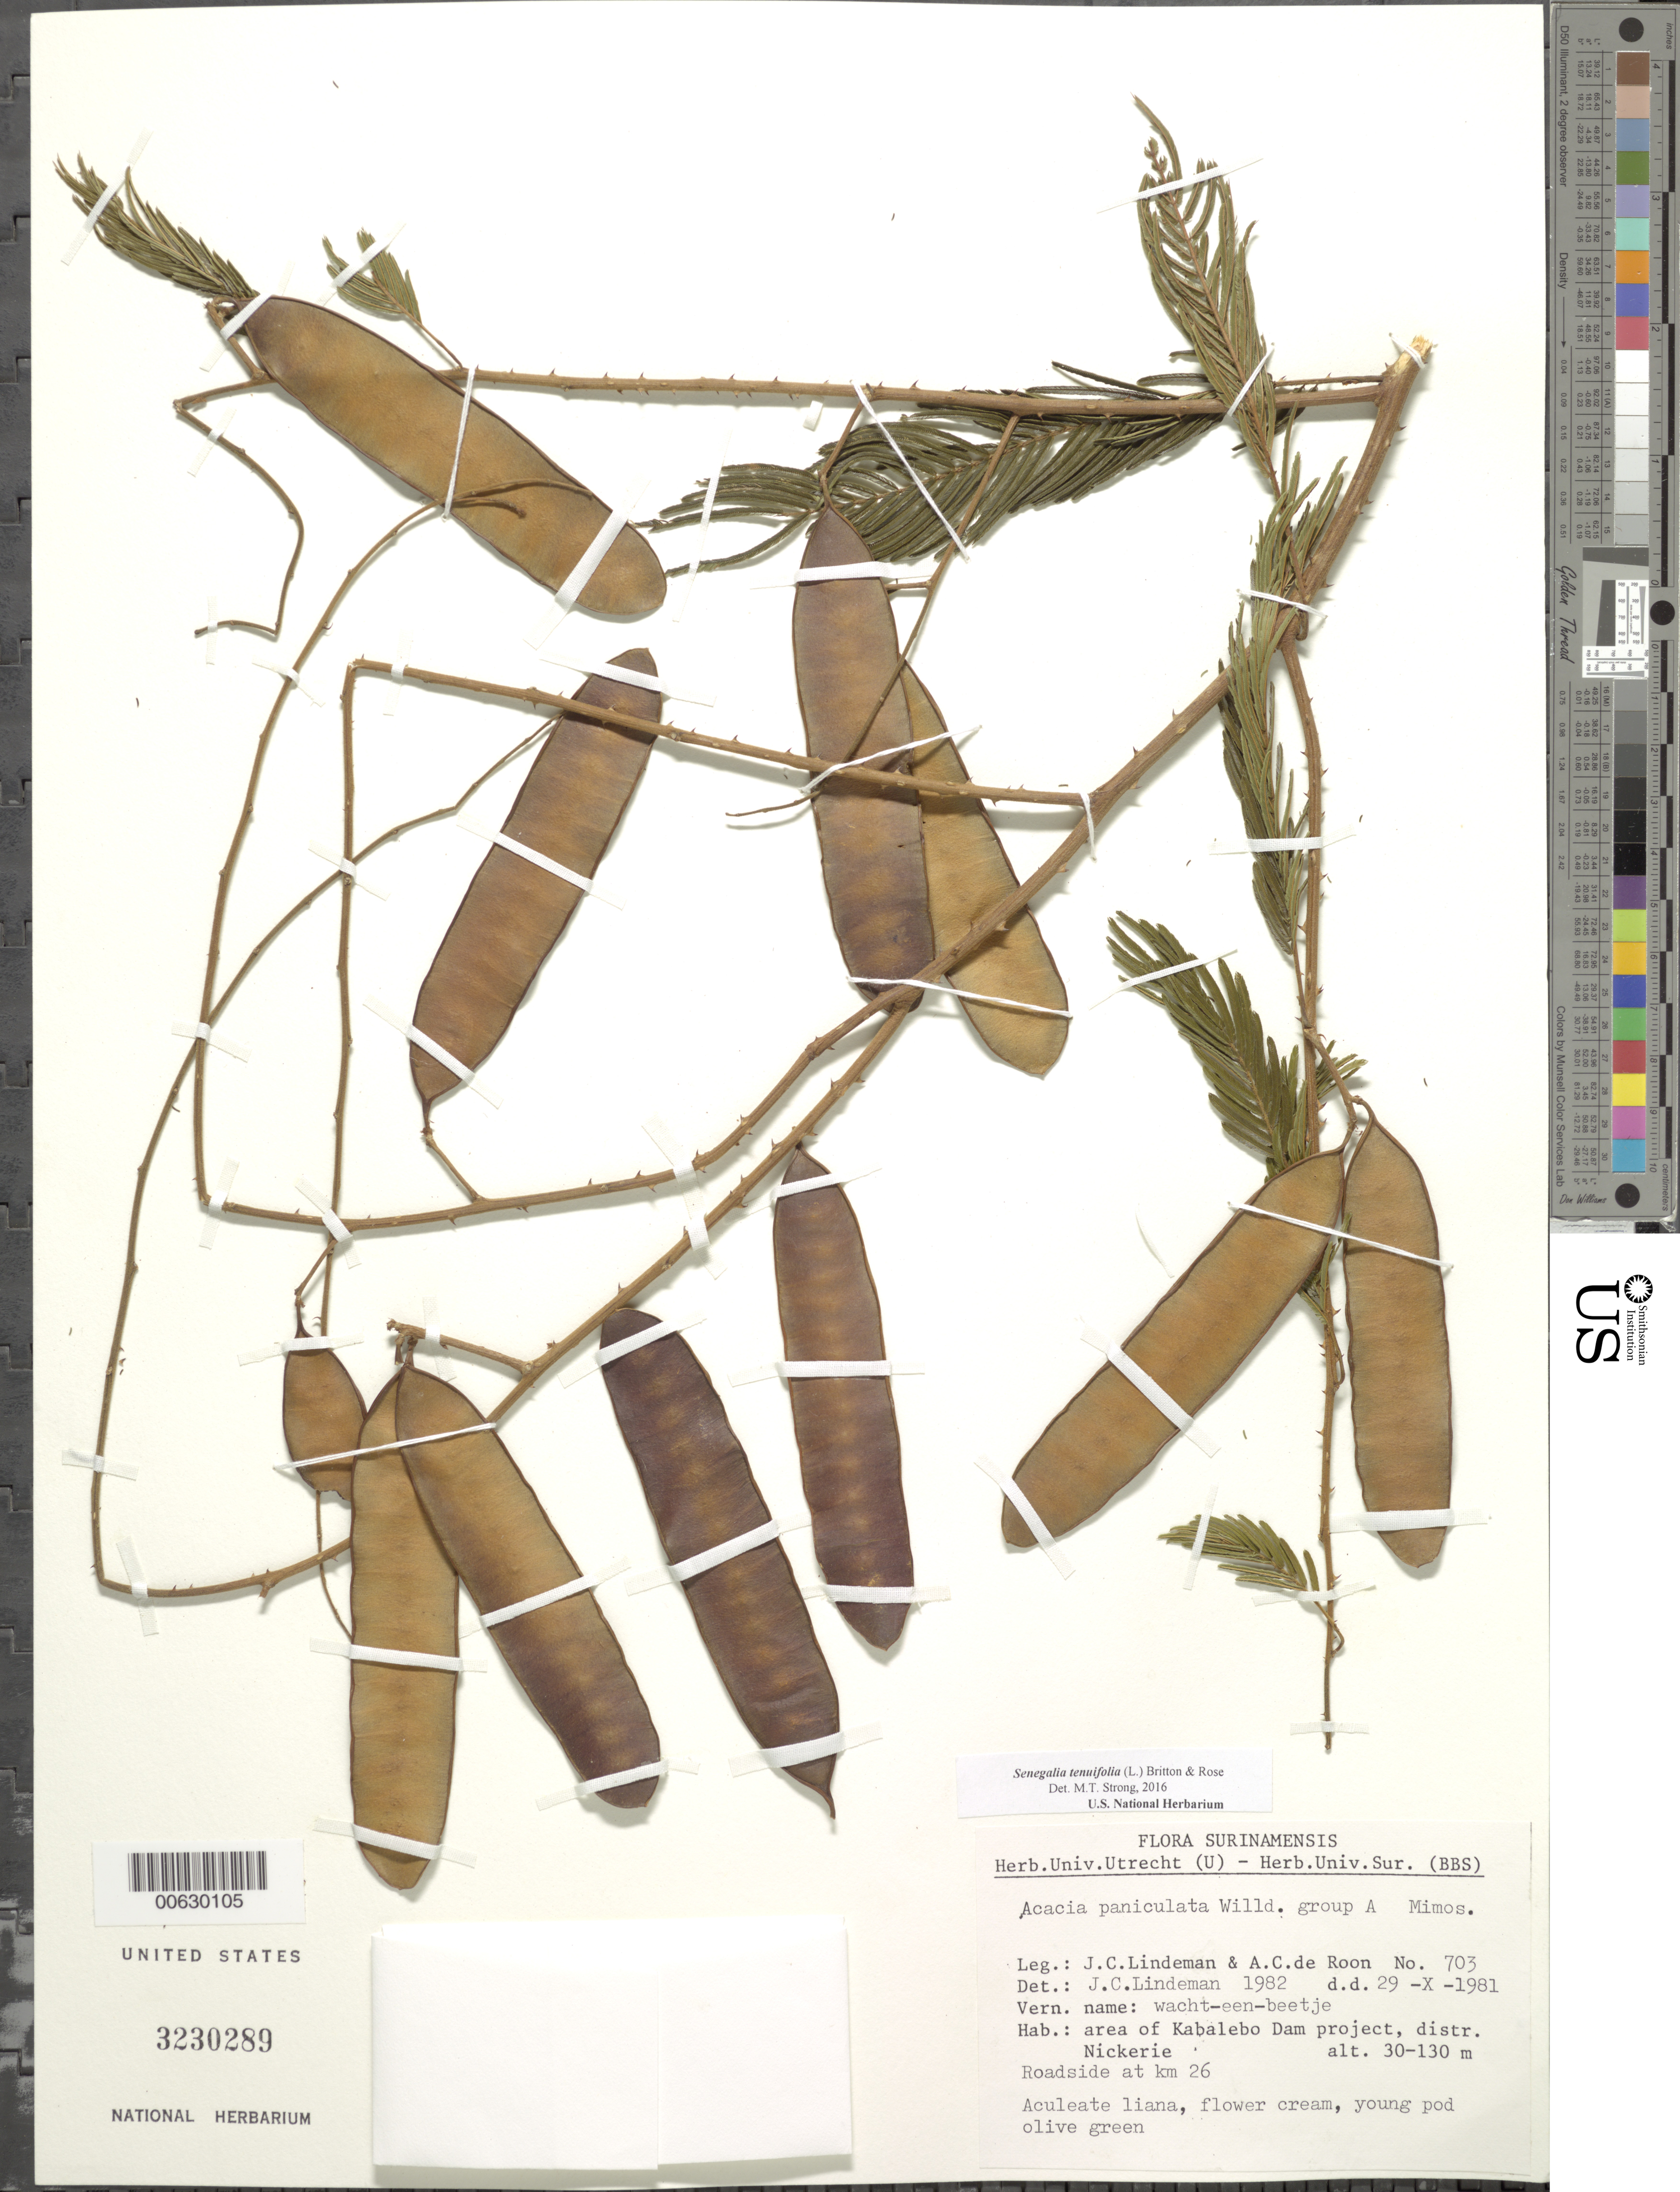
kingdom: Plantae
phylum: Tracheophyta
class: Magnoliopsida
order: Fabales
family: Fabaceae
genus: Senegalia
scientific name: Senegalia tenuifolia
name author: (L.) Britton & Rose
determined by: Strong, M. T., (US), Smithsonian Institution - National Museum of Natural History (UNITED STATES)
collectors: J. C. Lindeman & A. de Roon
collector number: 81 703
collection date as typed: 29-Oct-81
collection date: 1981-10-29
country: Suriname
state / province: Nickerie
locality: Kabalebo Dam project area, roadside at km 26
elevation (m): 30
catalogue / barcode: US 3230289